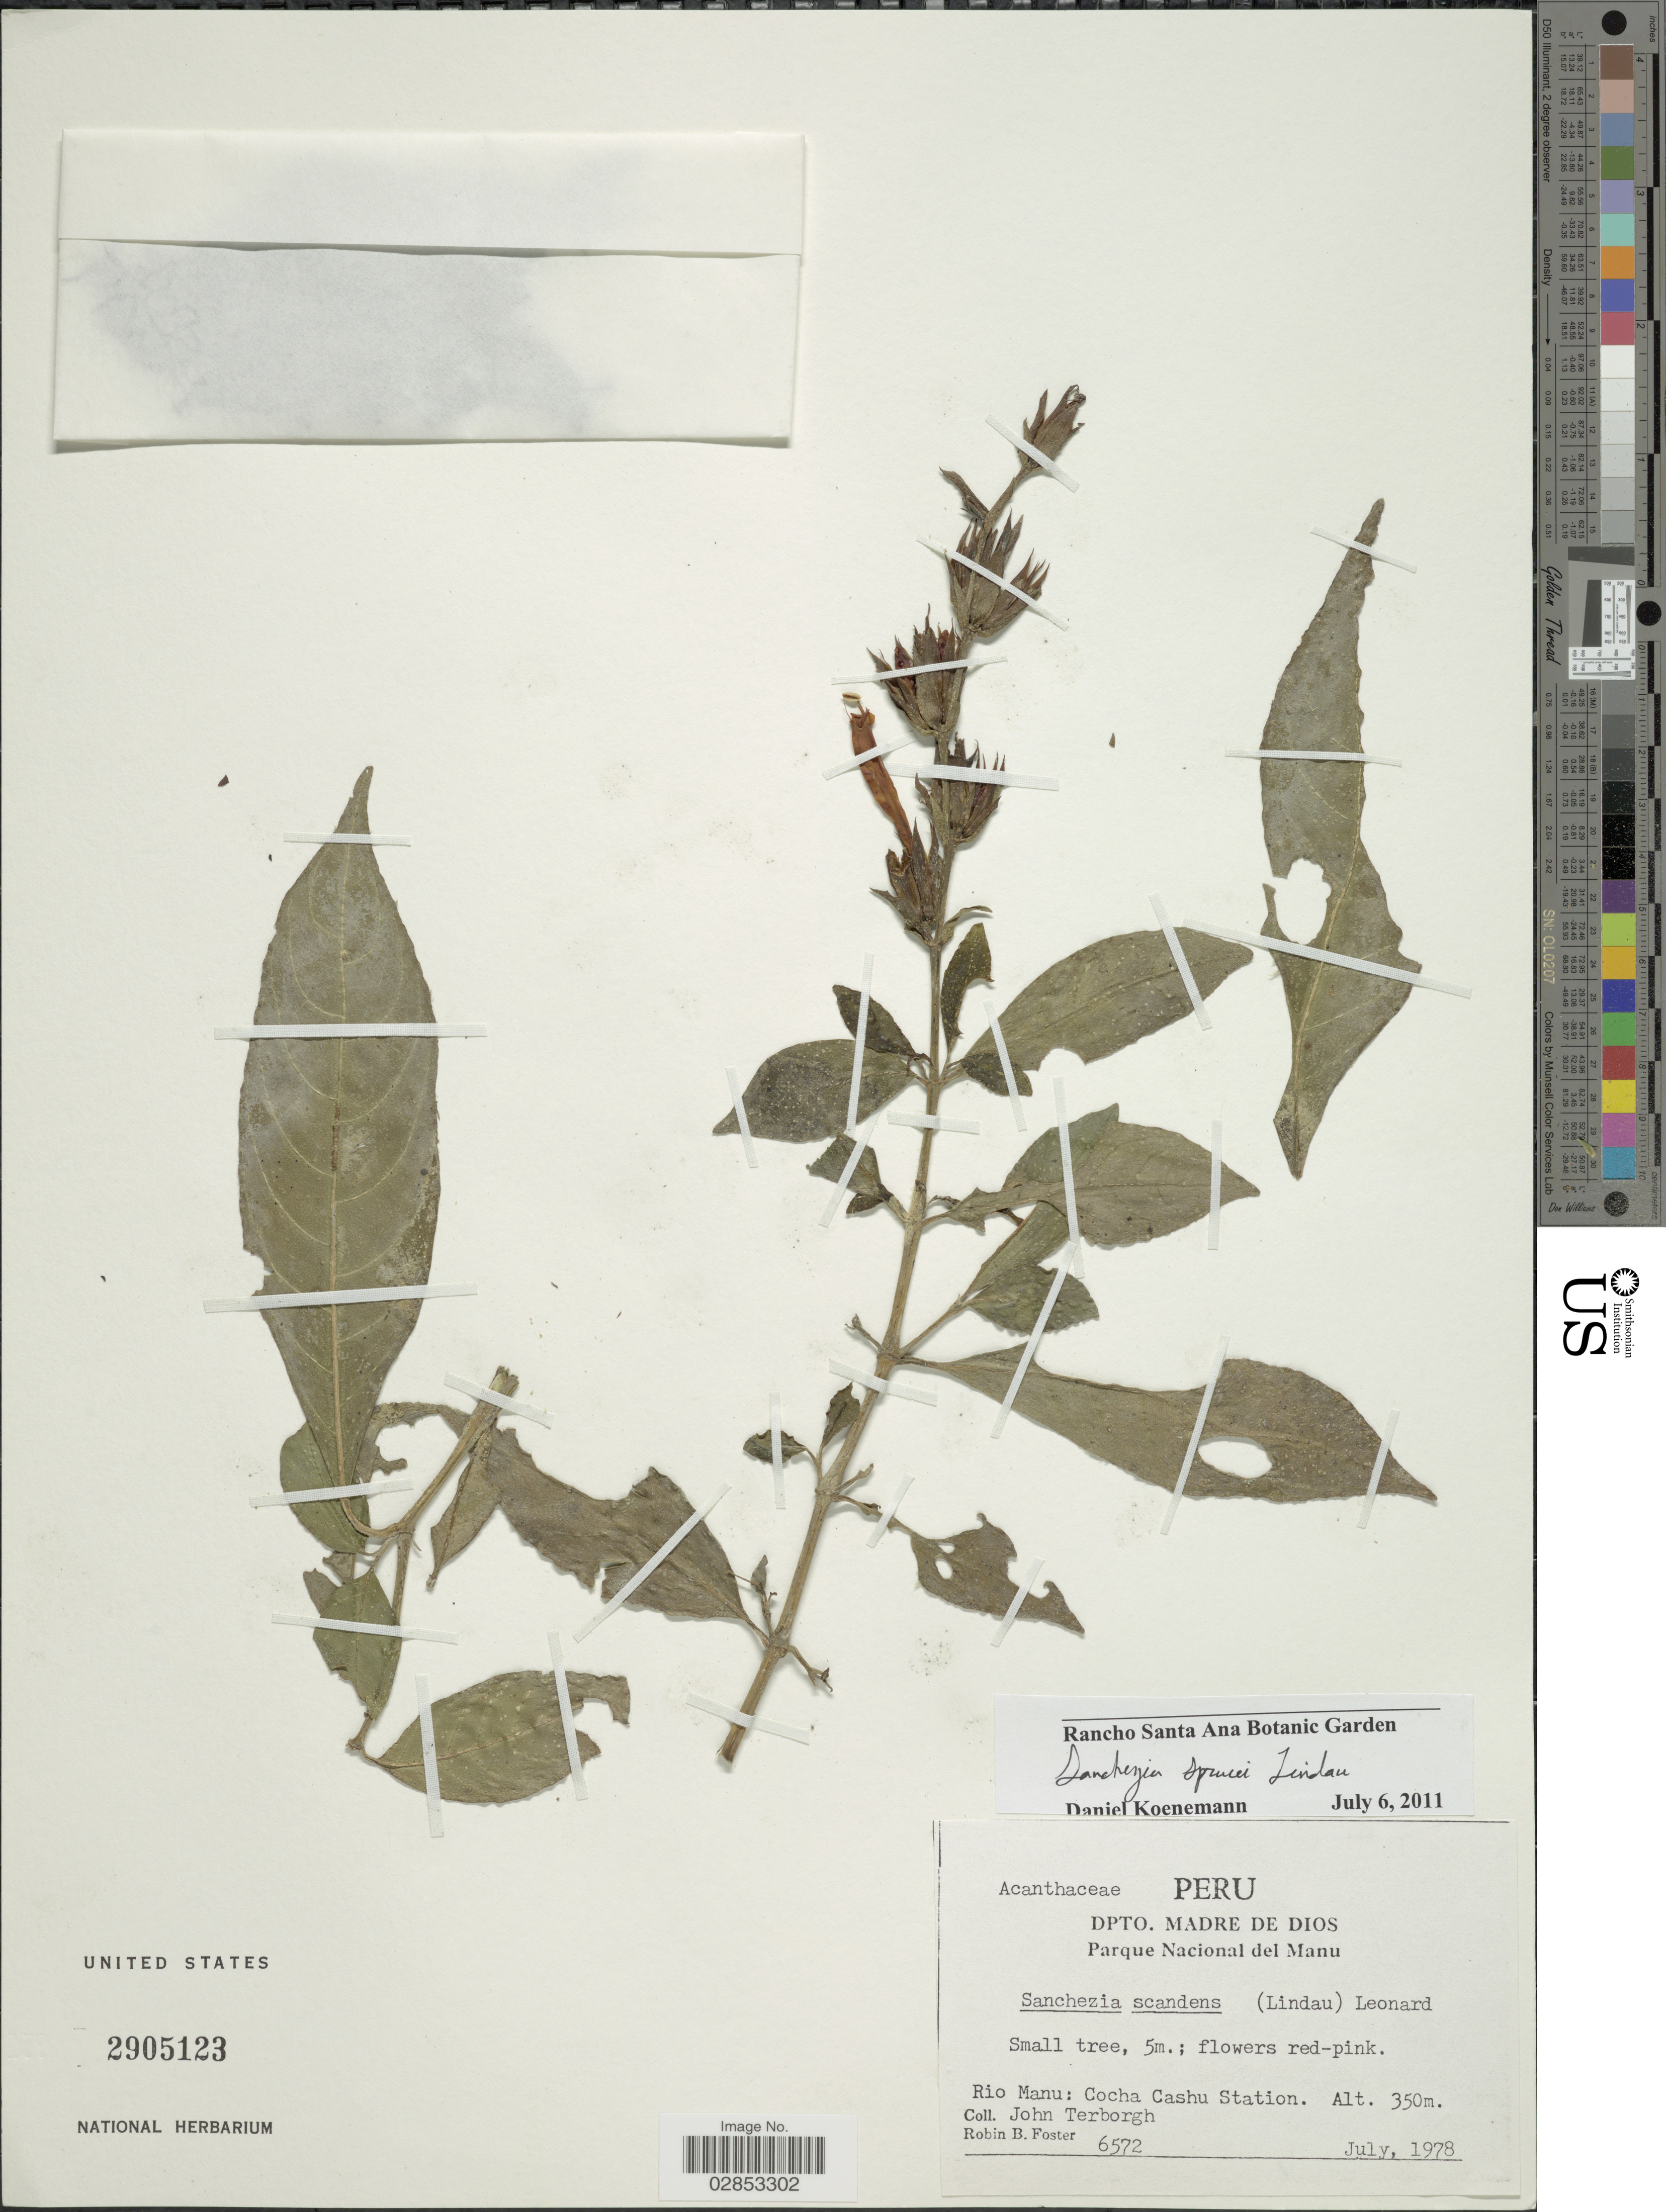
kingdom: Plantae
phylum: Tracheophyta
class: Magnoliopsida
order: Lamiales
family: Acanthaceae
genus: Sanchezia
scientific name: Sanchezia dubia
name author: I.H.F. Azevedo & P.L.R. Moraes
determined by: Azevedo, Igor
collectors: J. Terborgh & R. B. Foster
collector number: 6572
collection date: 1978-07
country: Peru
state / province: Madre de Dios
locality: Dpto. Madre de Dios, Parque Nacional del Manu, Rio Manu: Cocha Cashu Station.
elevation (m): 350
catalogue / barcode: US 2905123